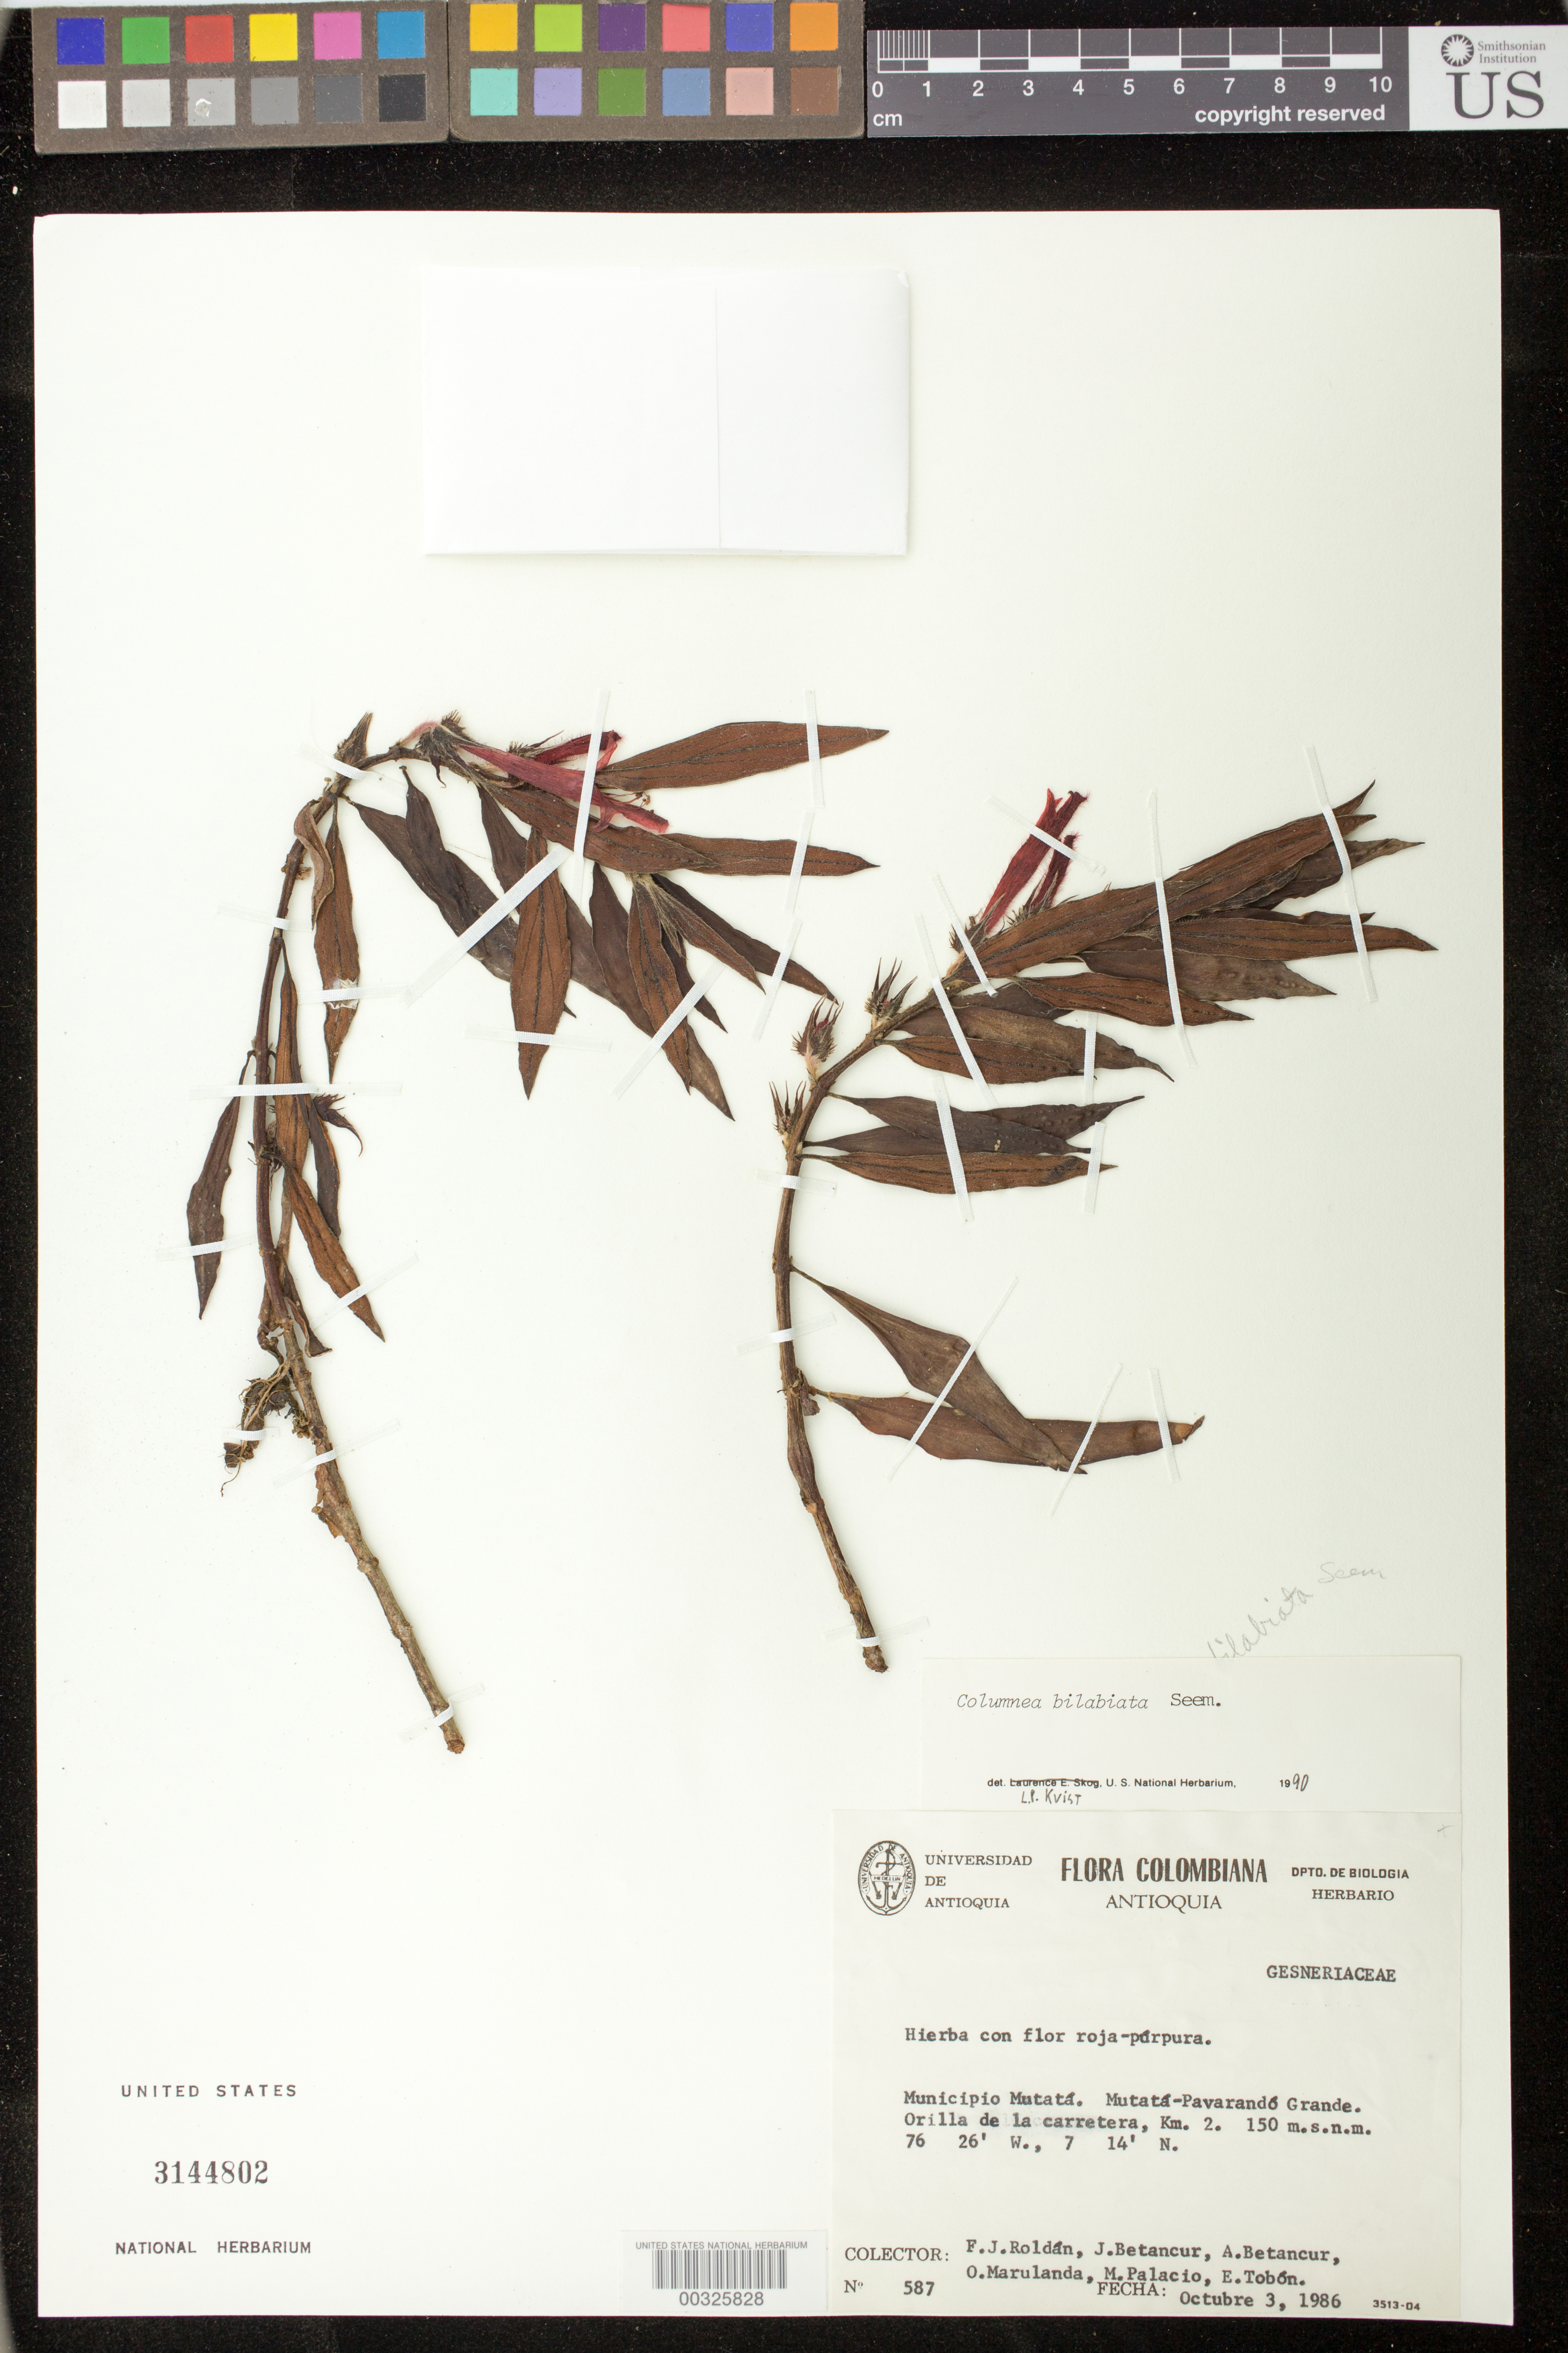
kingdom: Plantae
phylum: Tracheophyta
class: Magnoliopsida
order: Lamiales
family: Gesneriaceae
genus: Columnea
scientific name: Columnea bilabiata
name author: Seem.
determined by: Skog, Laurence E.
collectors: F. J. Roldán, J. C. Betancur, A. Betancur, O. Marulanda, M. Palacios & E. Tobón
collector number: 587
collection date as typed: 03 Oct 1986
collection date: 1986-10-03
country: Colombia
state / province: Antioquia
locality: Mun. of Mutata, Mutata-Pavarando Grande, edge of highway, km 2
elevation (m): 150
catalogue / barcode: US 3144802